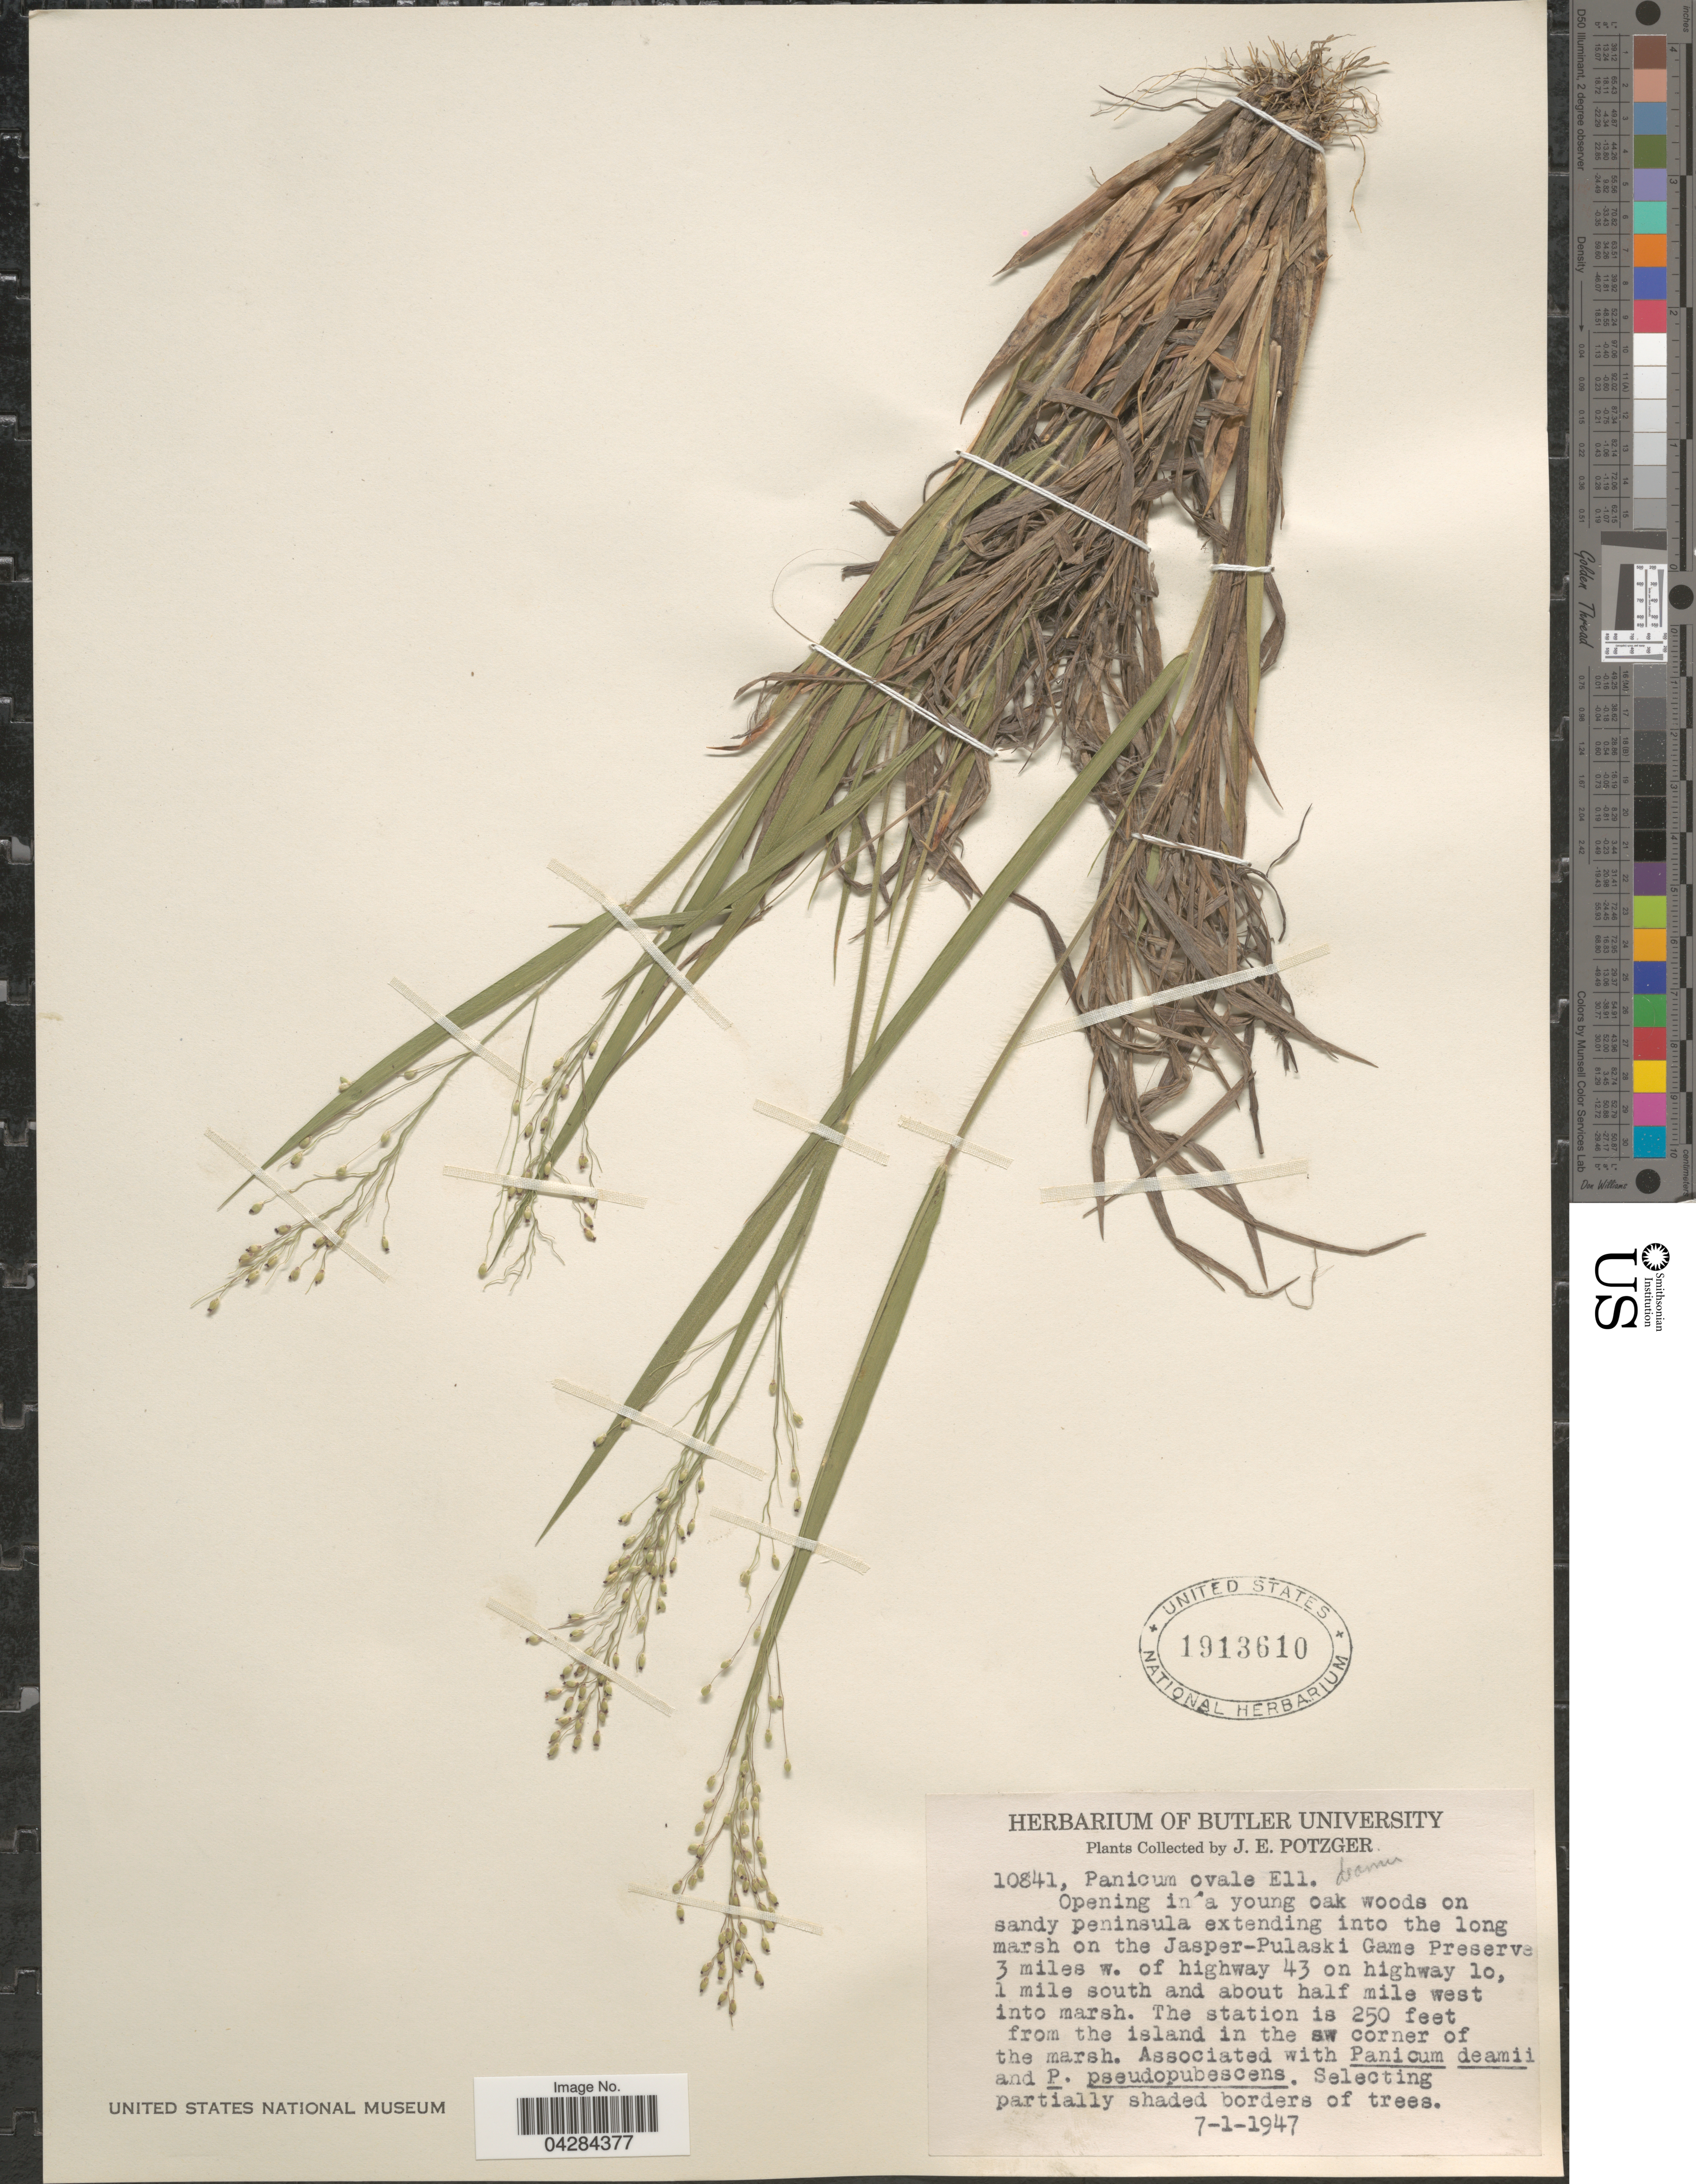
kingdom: Plantae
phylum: Tracheophyta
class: Liliopsida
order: Poales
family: Poaceae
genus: Dichanthelium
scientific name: Dichanthelium ovale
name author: (Elliott) Gould & C.A. Clark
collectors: J. Potzger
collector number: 10841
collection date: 1947-07-01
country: United States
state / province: Indiana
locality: On the Jasper-Pulaski Game Preserve. 3 miles w. of highway 43 on highway 10, 1 mile south and about half mile west into marsh. The station is 250 feet from the island in the sw corner of the marsh.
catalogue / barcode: US 1913610